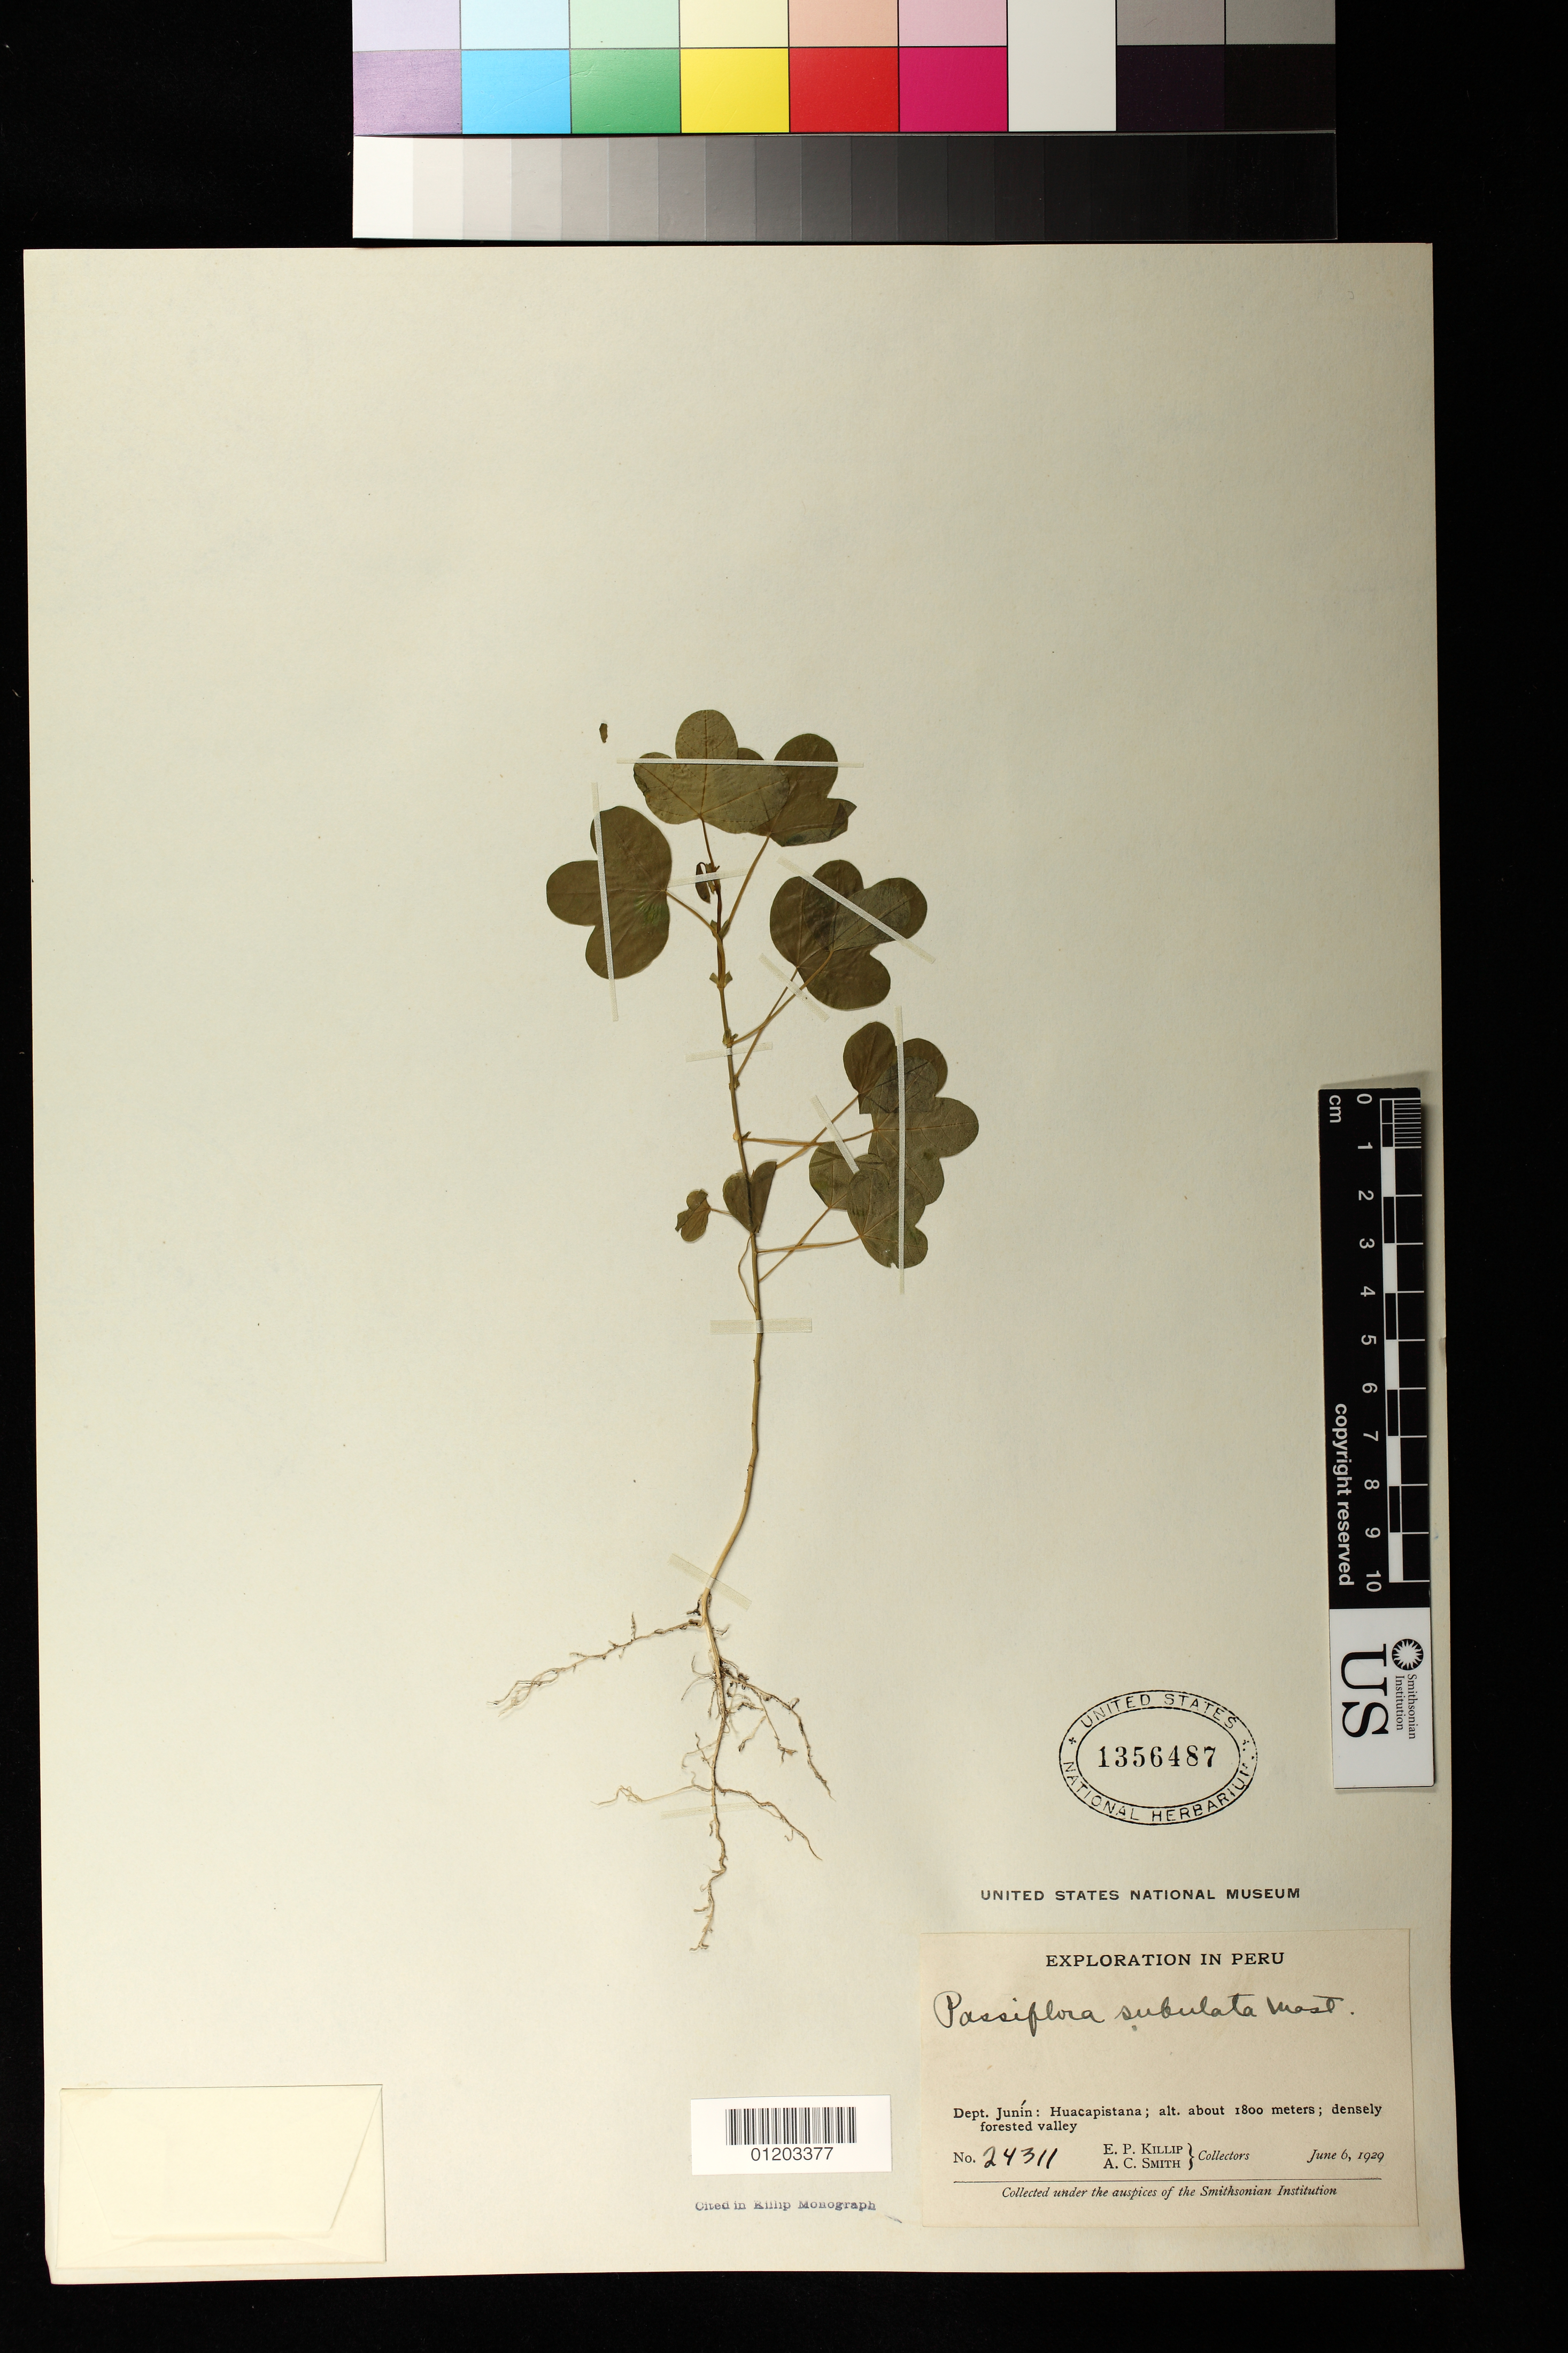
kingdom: Plantae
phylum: Tracheophyta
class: Magnoliopsida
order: Malpighiales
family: Passifloraceae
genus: Passiflora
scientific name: Passiflora subulata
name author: Mast.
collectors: E. P. Killip & A. C. Smith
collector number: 24311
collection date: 1929-06-06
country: Peru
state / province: Junín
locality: Huacapistana. Densely forested valley.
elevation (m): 1800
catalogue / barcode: US 1356487